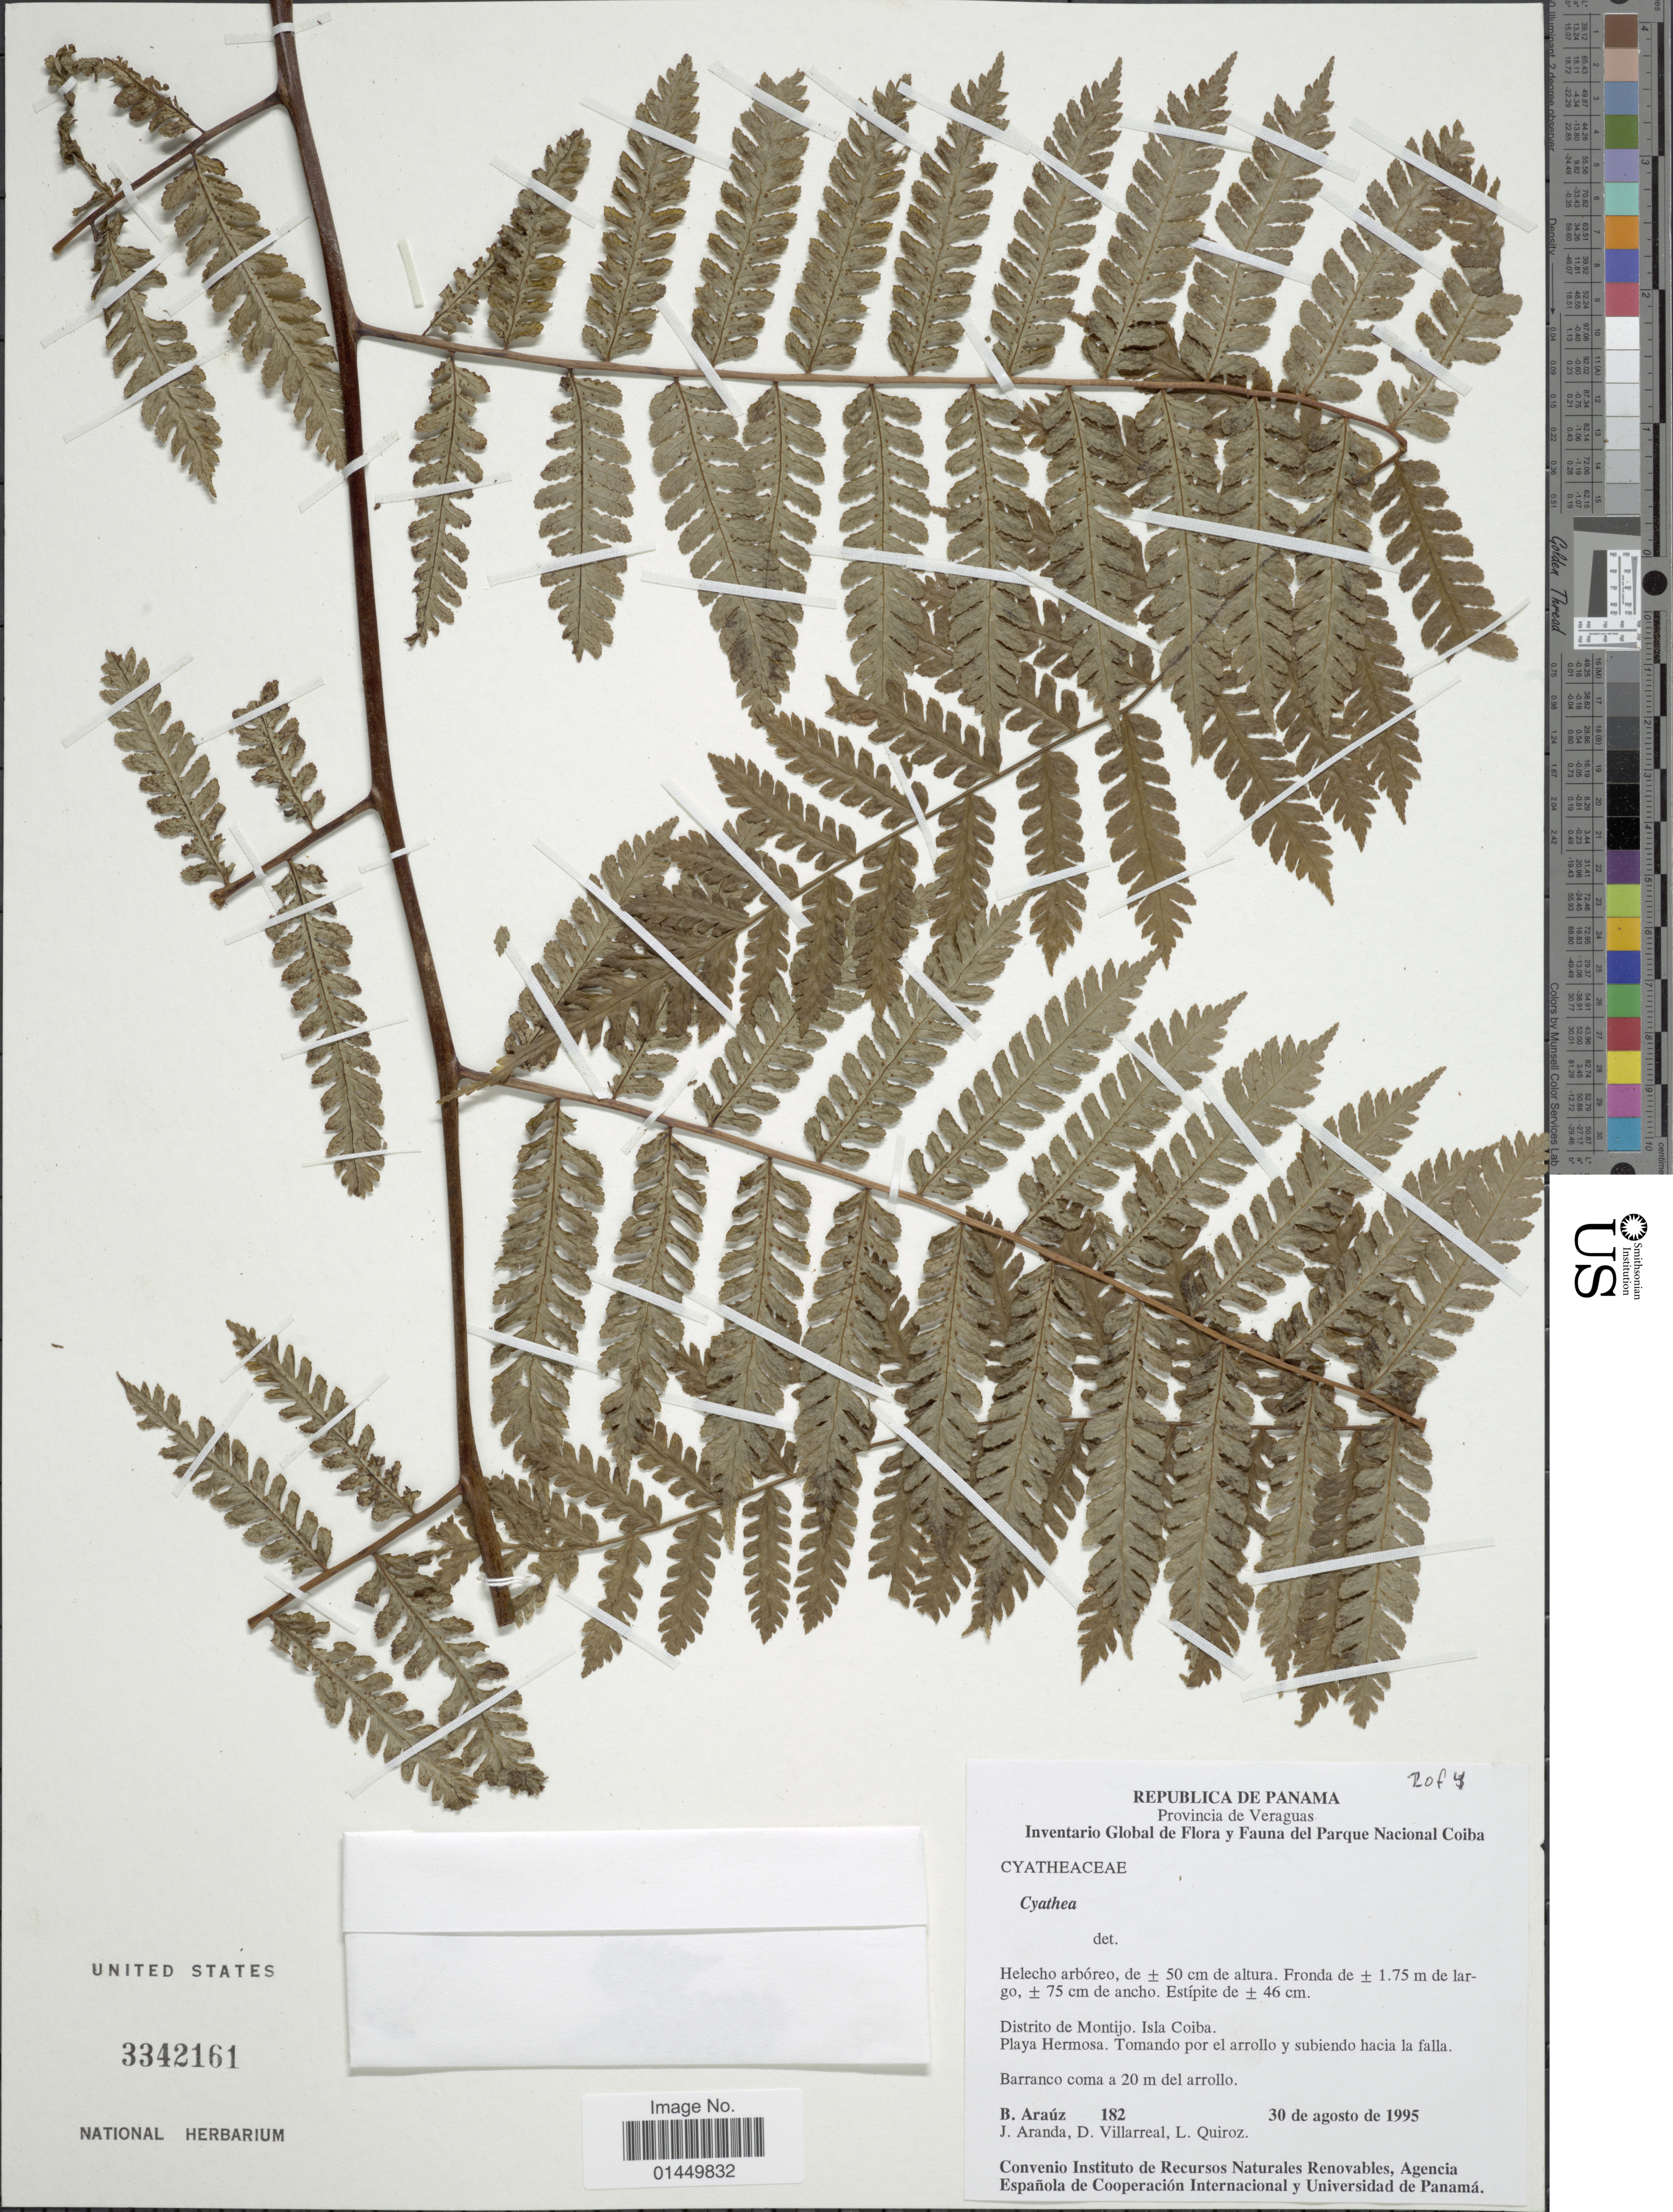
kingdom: Plantae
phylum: Tracheophyta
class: Polypodiopsida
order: Cyatheales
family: Cyatheaceae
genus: Cyathea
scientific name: Cyathea sp.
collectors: B. Araúz, J. Aranda, D. Villareal & L. Quiroz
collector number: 182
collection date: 1995-08-30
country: Panama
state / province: Veraguas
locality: Provincia de Veraguas, Distrito de Montijo, Isla Coiba, Playa Hermosa, Tomando por el arrollo y subiendo hacia la falla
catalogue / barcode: US 3342161